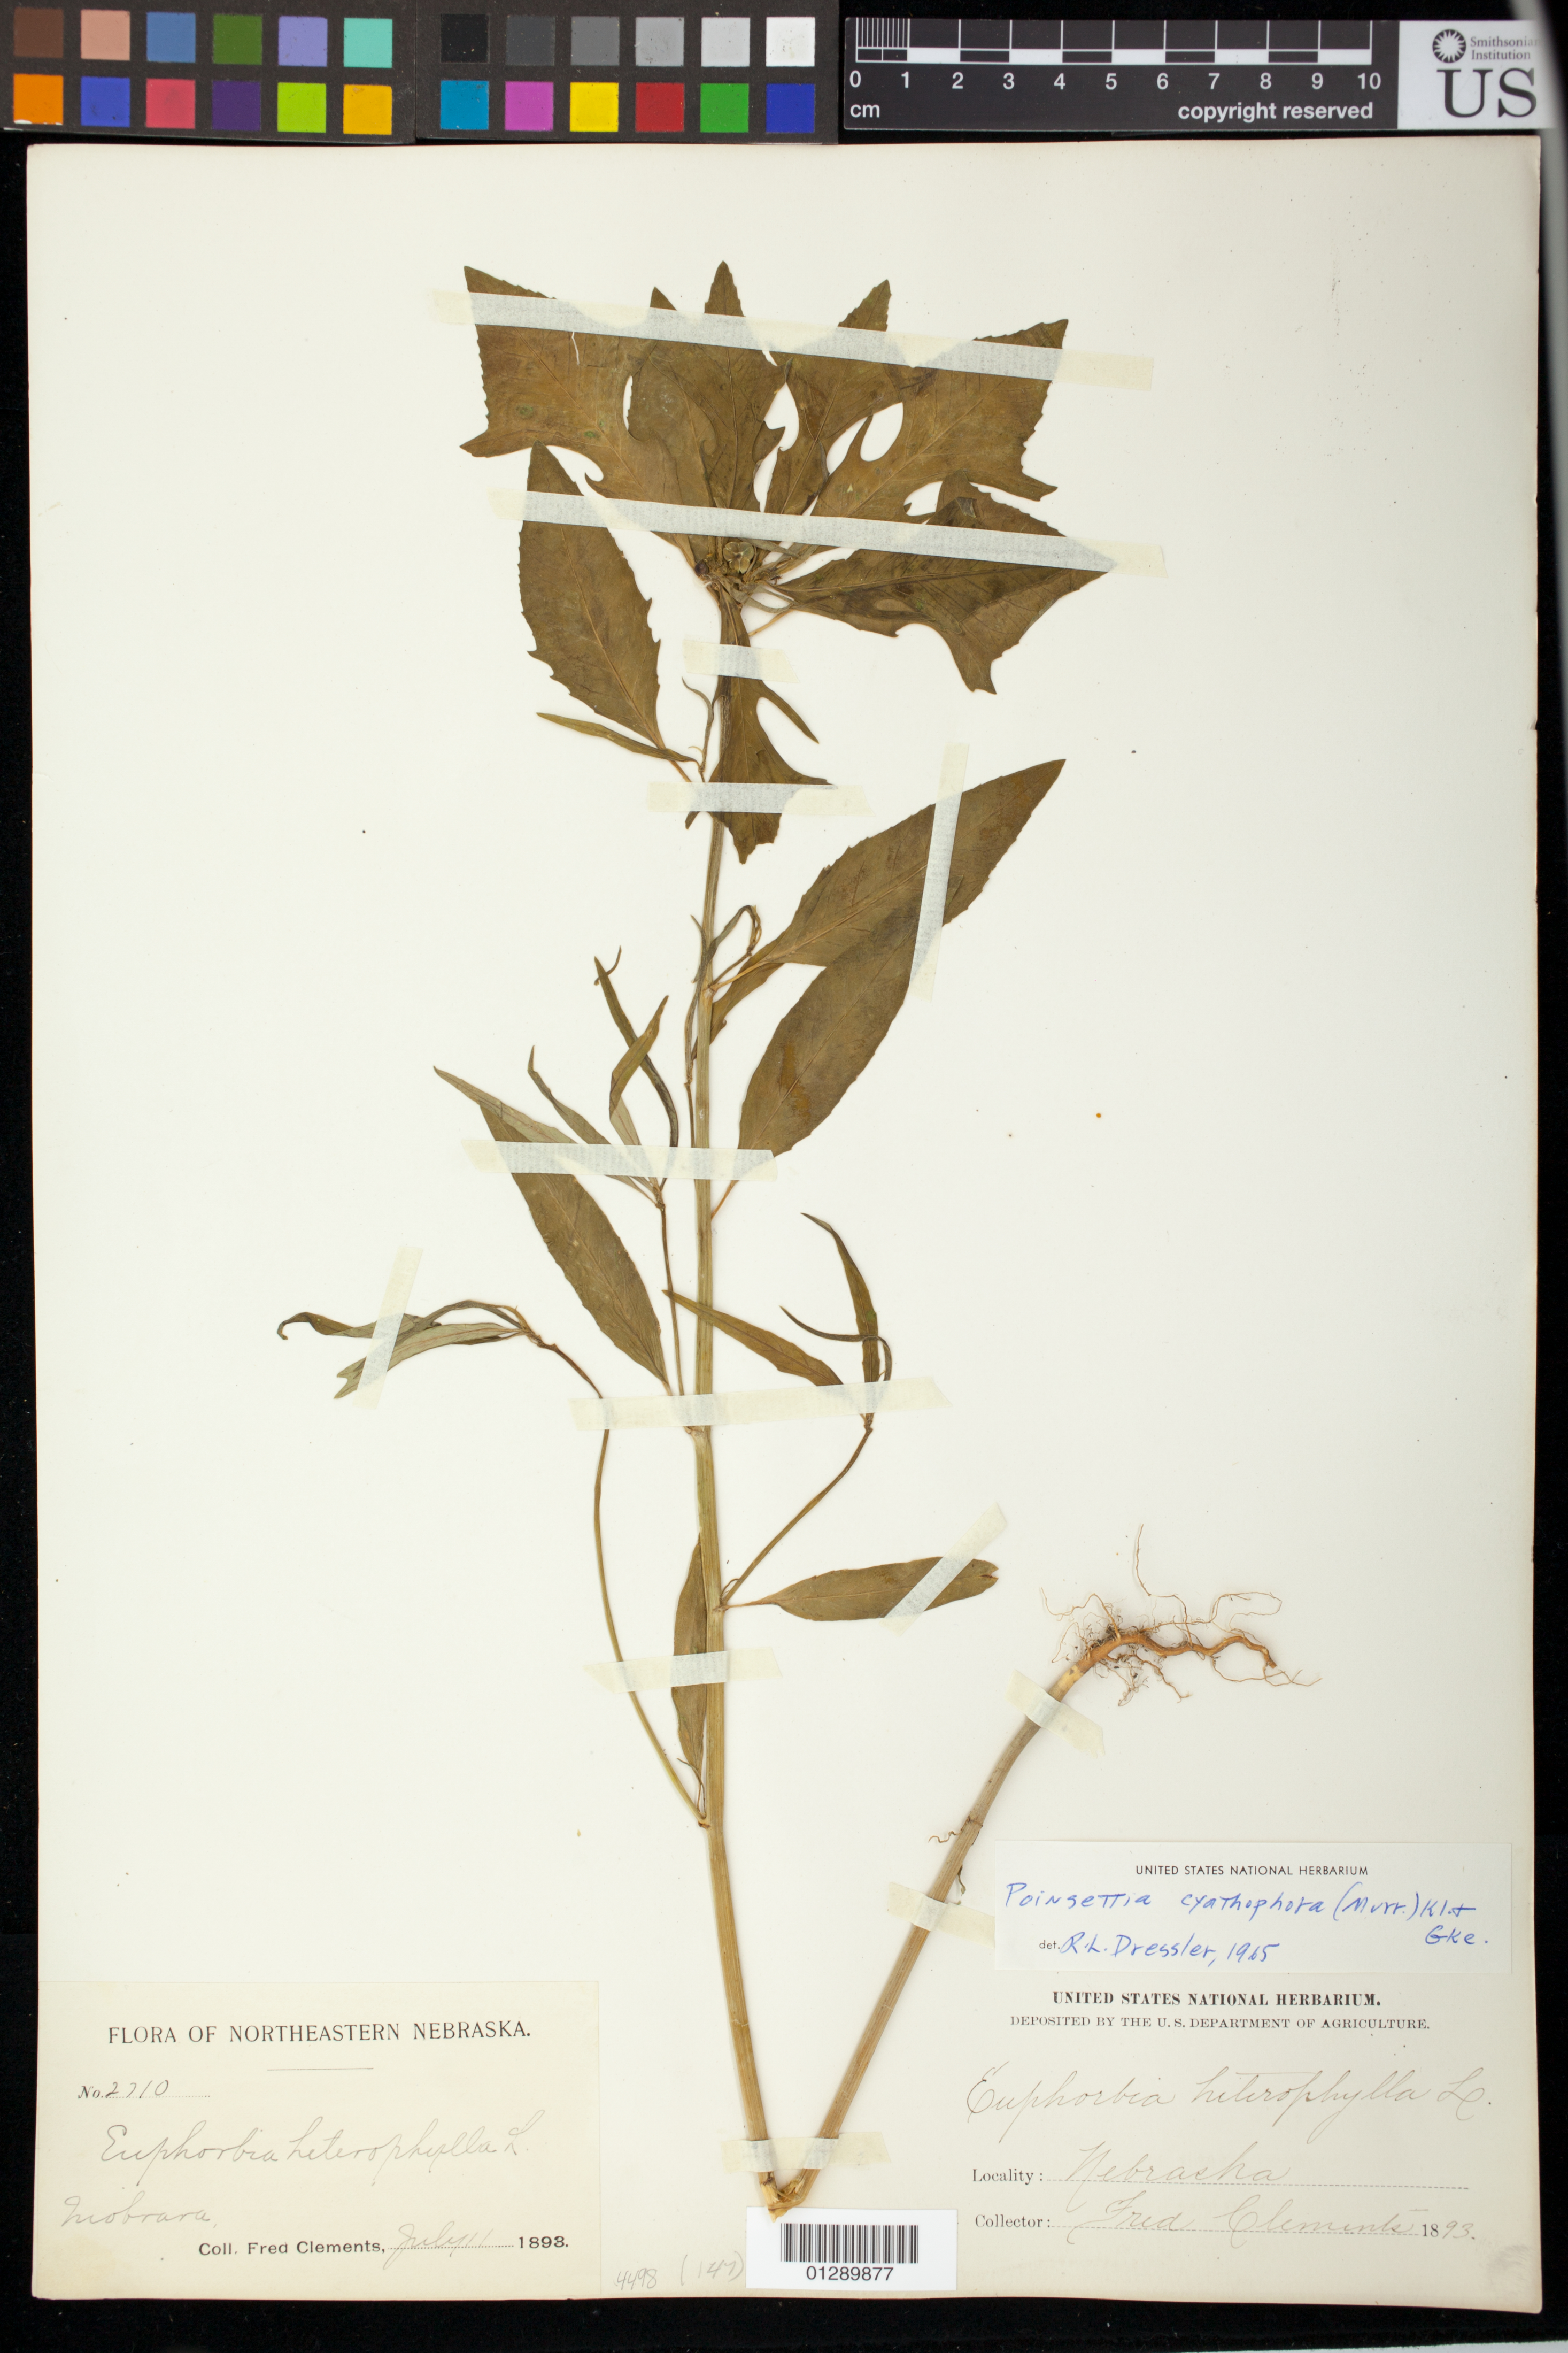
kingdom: Plantae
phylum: Tracheophyta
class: Magnoliopsida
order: Malpighiales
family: Euphorbiaceae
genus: Euphorbia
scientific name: Euphorbia heterophylla var. cyathophora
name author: (Murr.) Griseb.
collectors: F. E. Clements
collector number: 2710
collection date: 1893-11-07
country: United States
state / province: Nebraska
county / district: Knox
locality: Niobrara